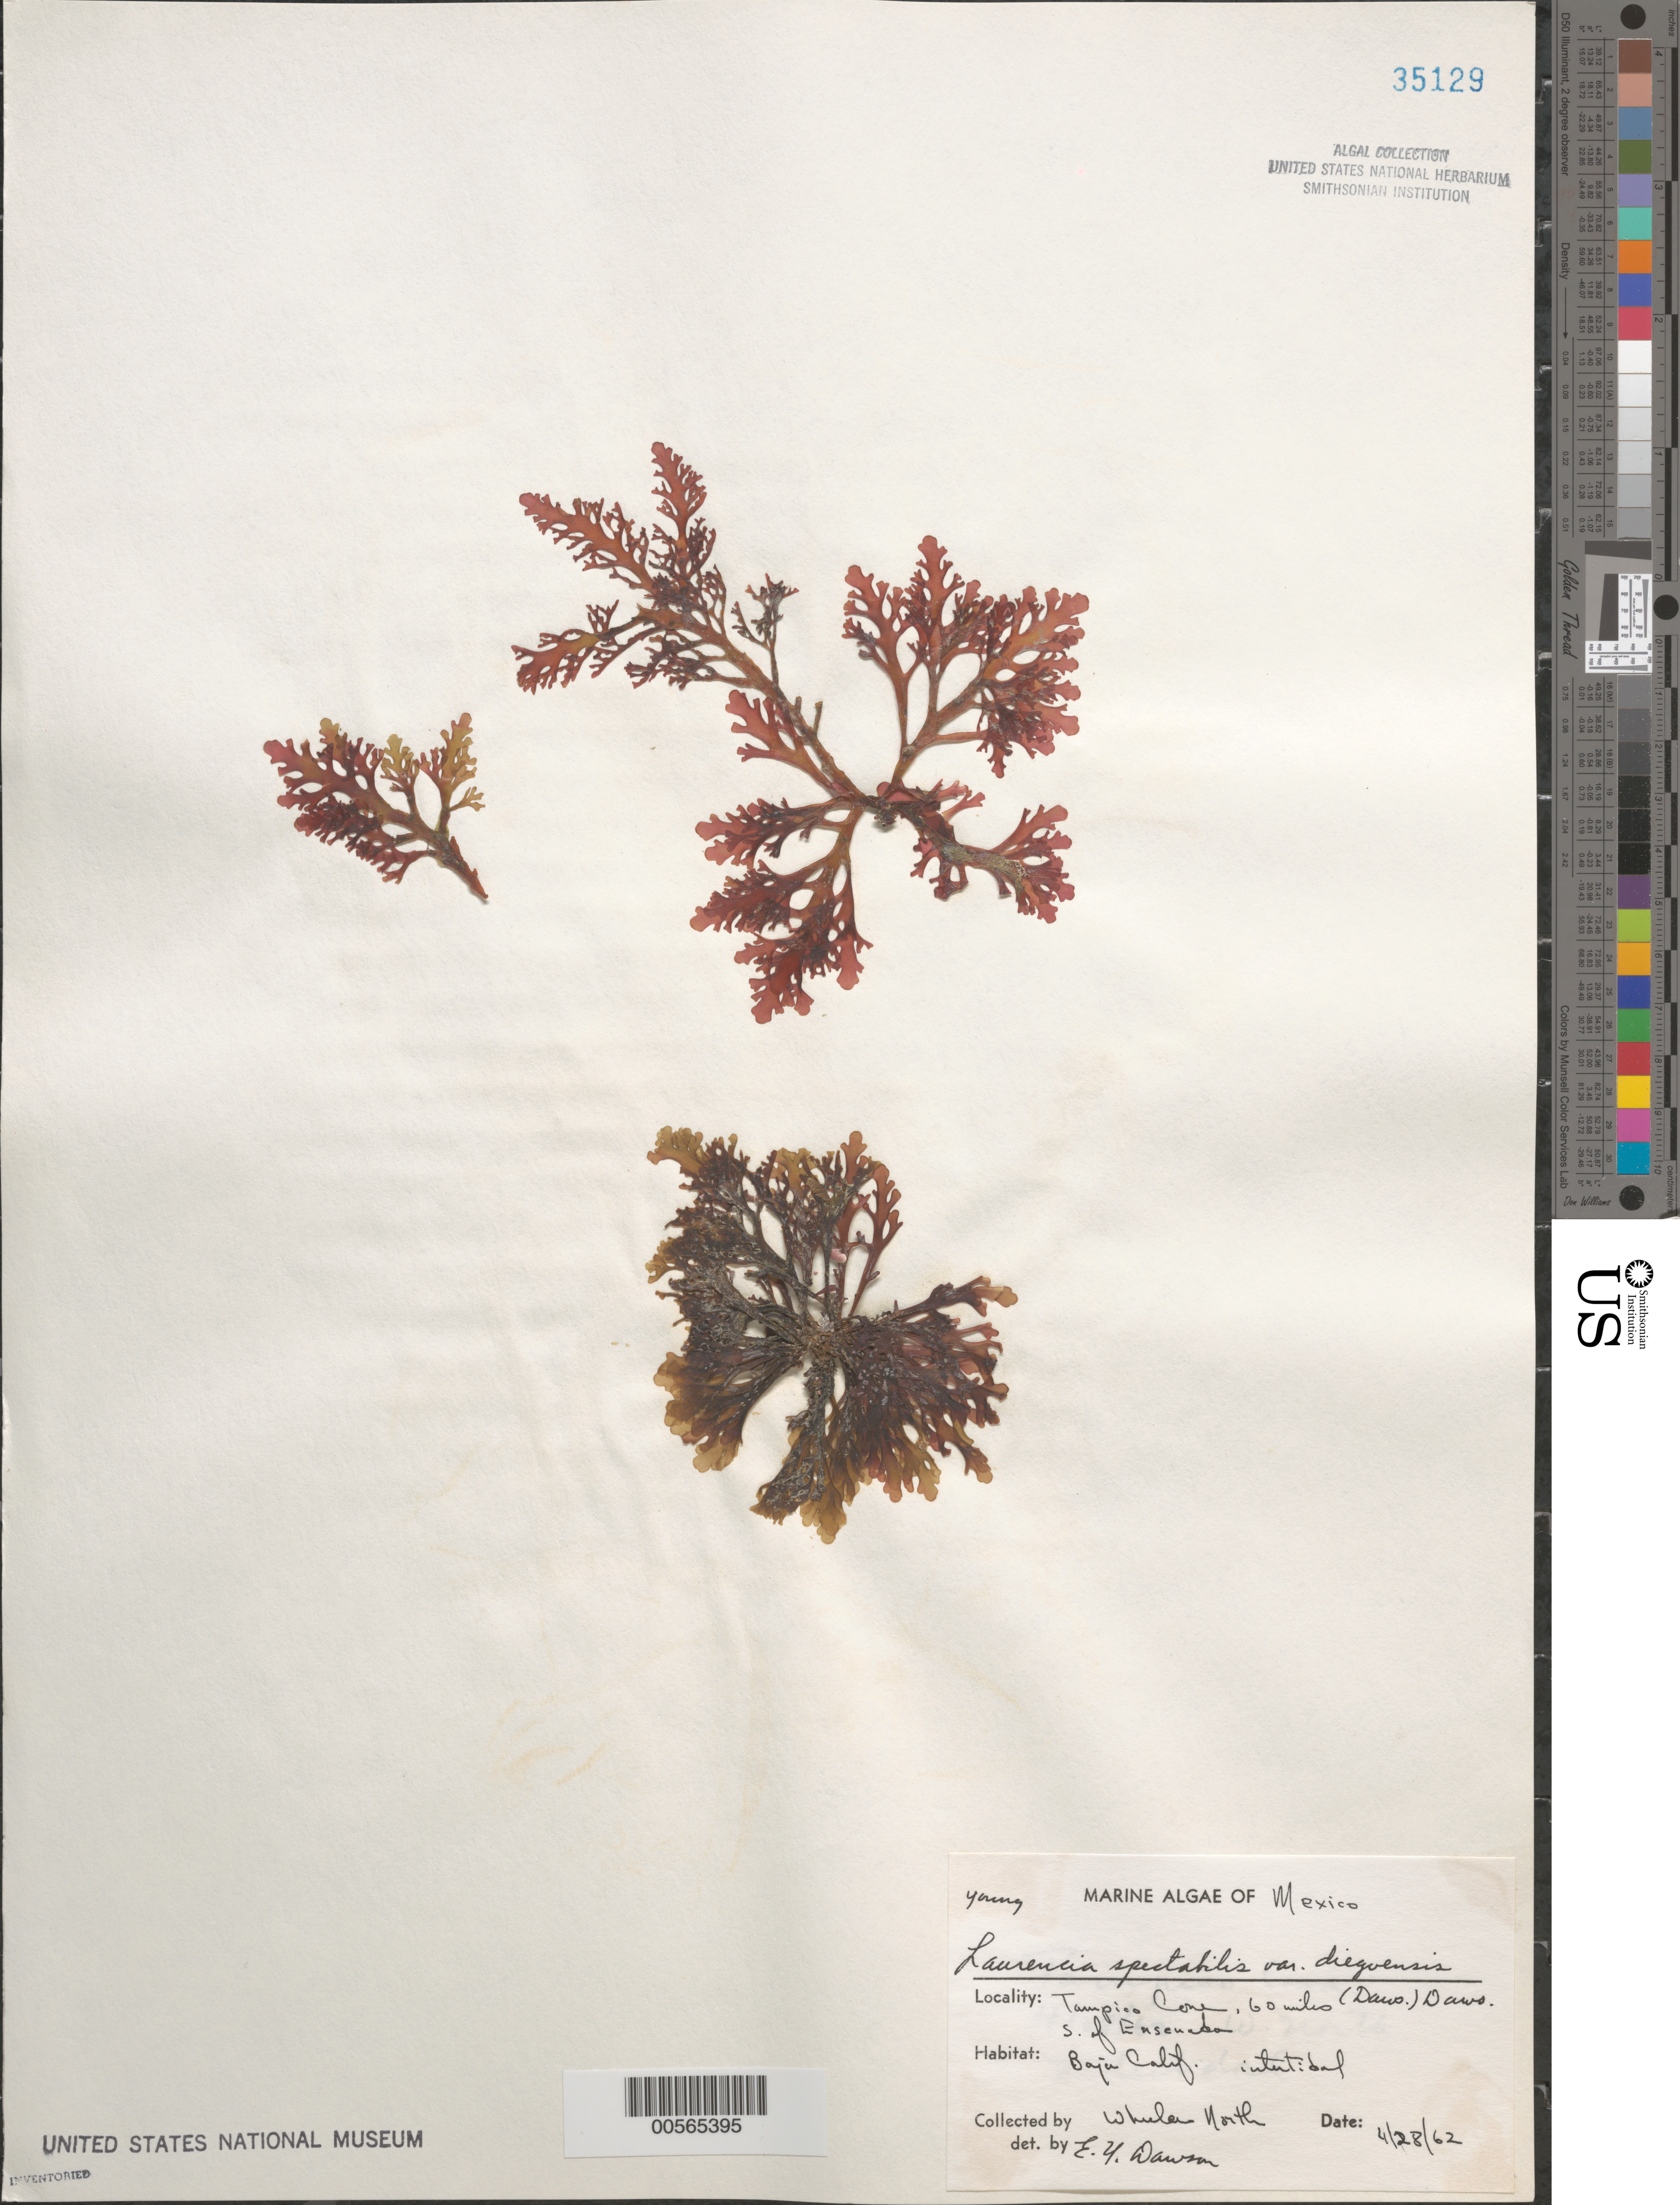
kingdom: Plantae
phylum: Rhodophyta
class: Florideophyceae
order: Ceramiales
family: Rhodomelaceae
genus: Osmundea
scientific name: Osmundea spectabilis var. diegoensis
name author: (E.Y. Dawson) K.W. Nam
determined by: Algae name updating Project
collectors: W. North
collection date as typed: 28 Apr 1962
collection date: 1962-04-28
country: Mexico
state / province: Baja California Norte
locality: Tampico Cove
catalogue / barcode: US 35129